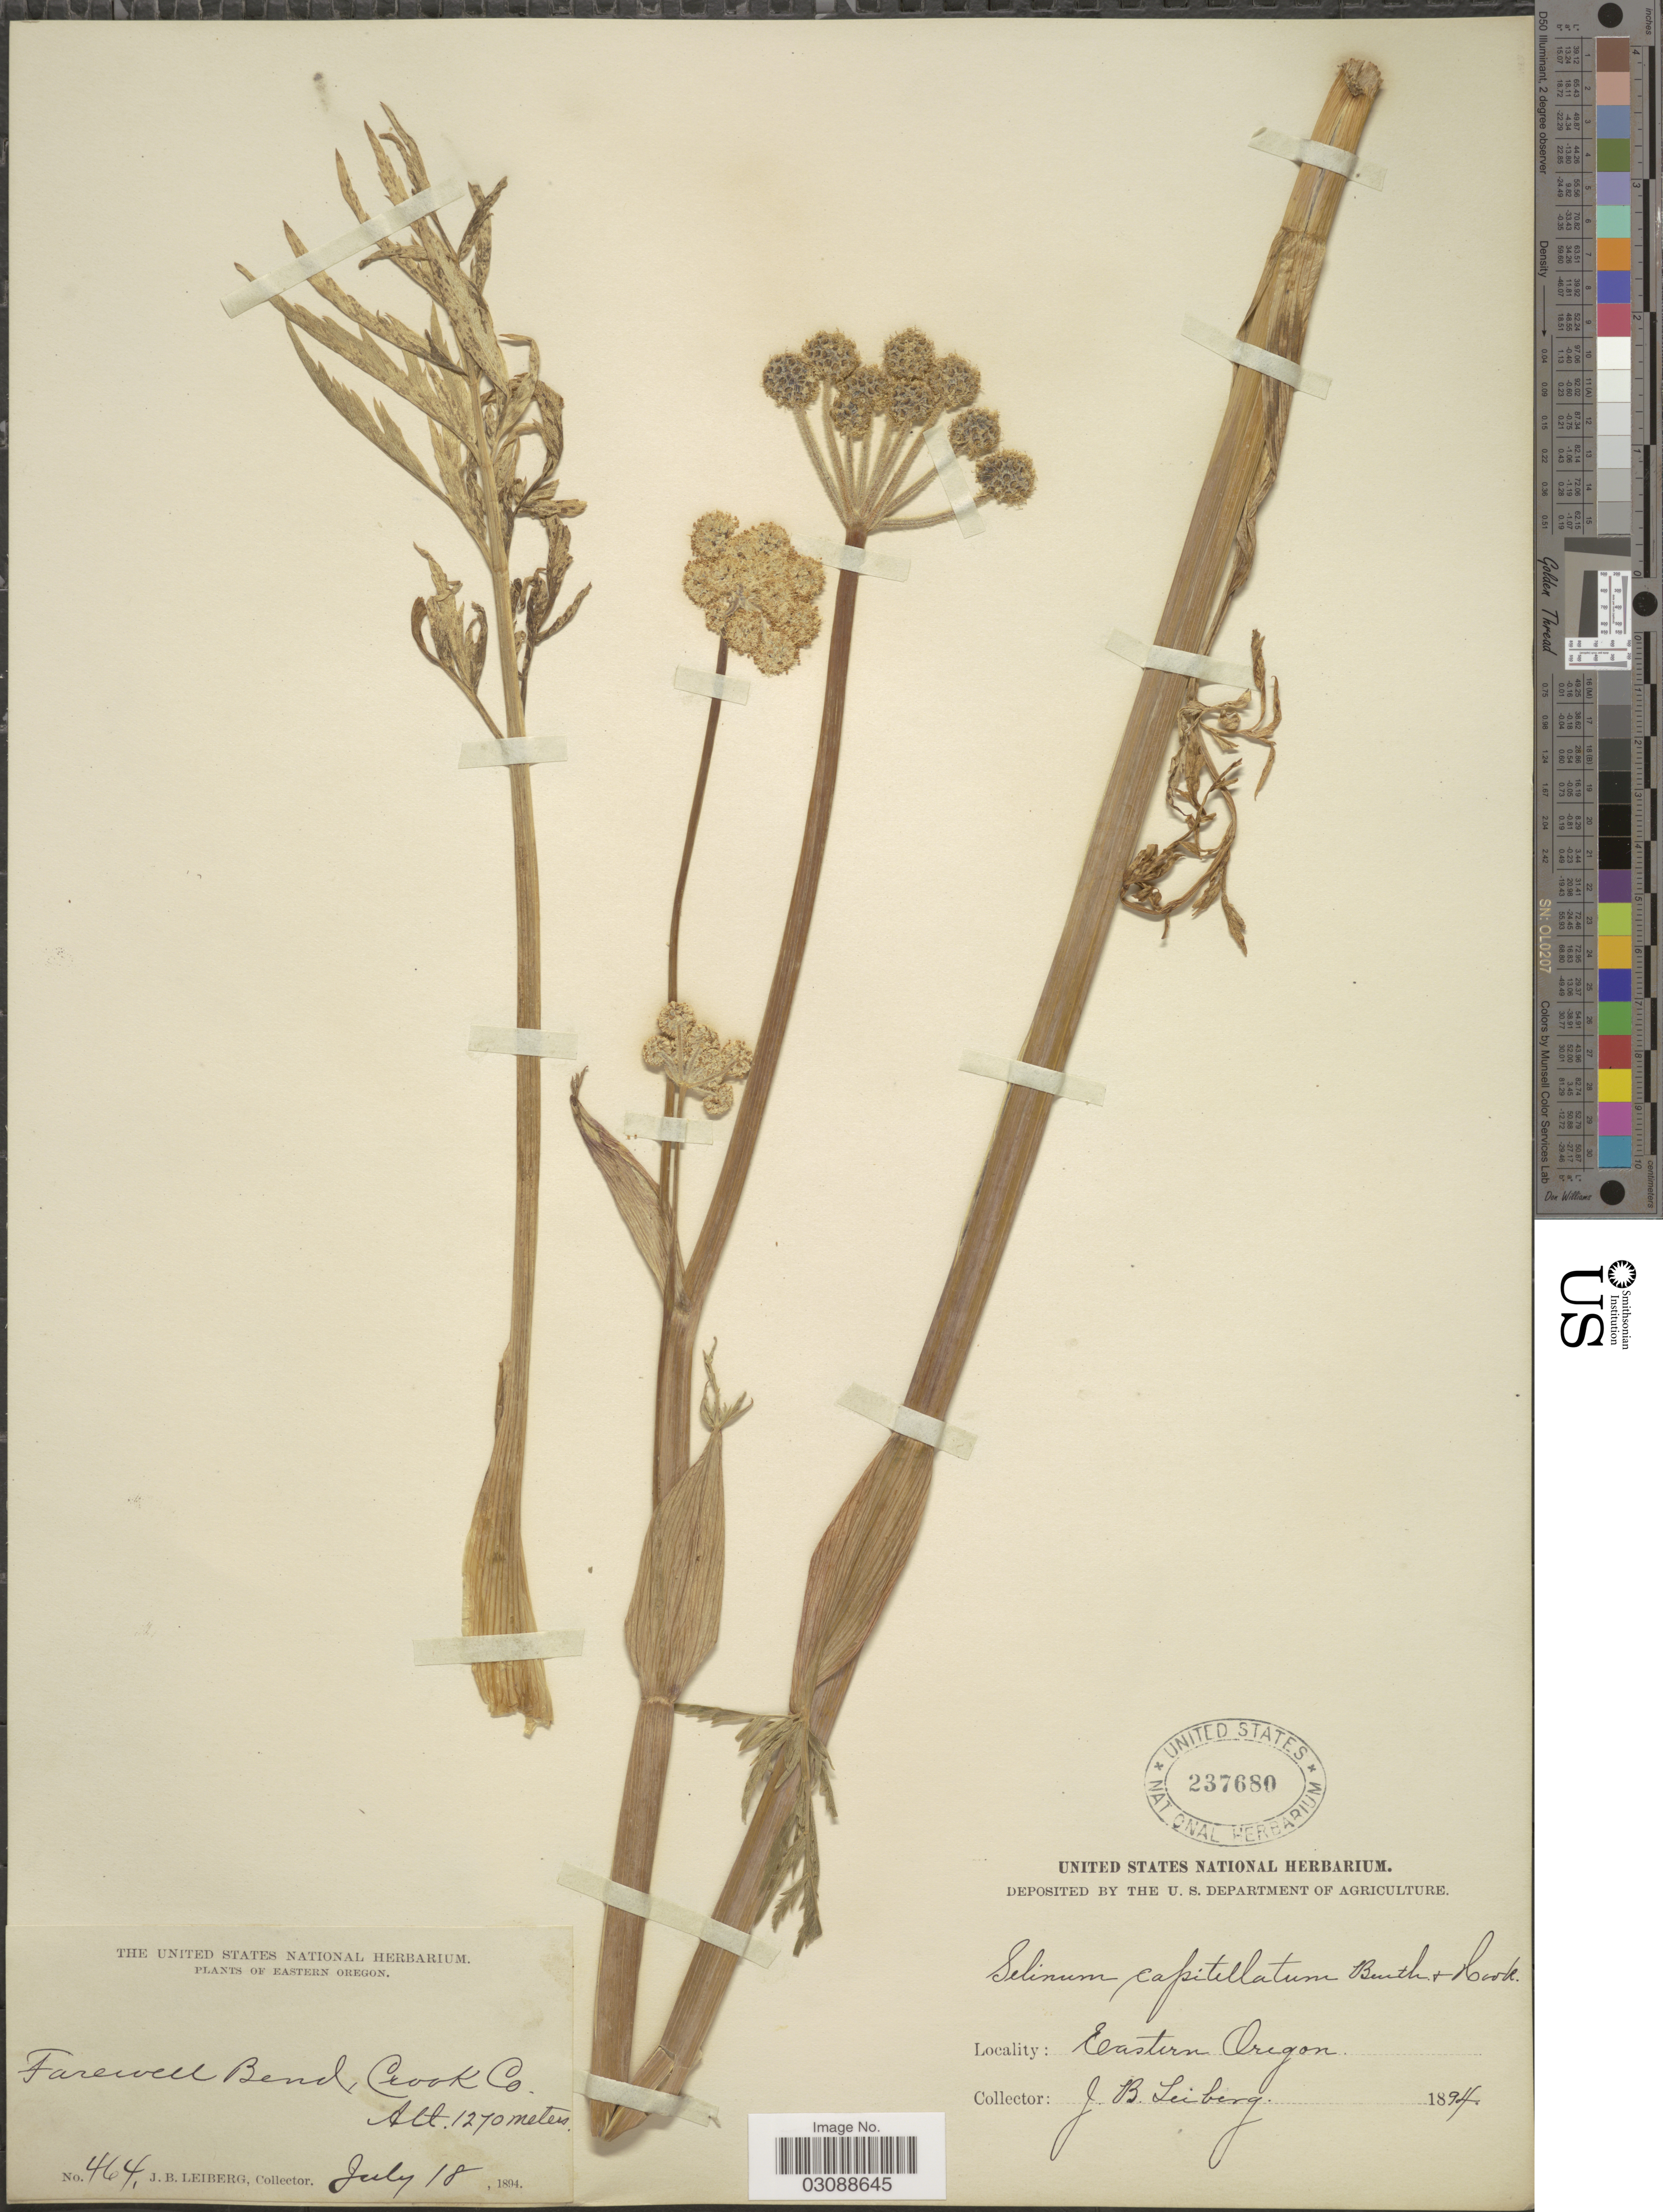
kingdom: Plantae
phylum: Tracheophyta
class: Magnoliopsida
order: Apiales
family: Apiaceae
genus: Sphenosciadium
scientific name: Sphenosciadium capitellatum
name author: A. Gray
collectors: J. B. Leiberg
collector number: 464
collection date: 1894-07-18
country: United States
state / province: Oregon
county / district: Crook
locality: Eastern Oregon. Farewell Bend, Crook Co.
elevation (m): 1270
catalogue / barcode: US 237680